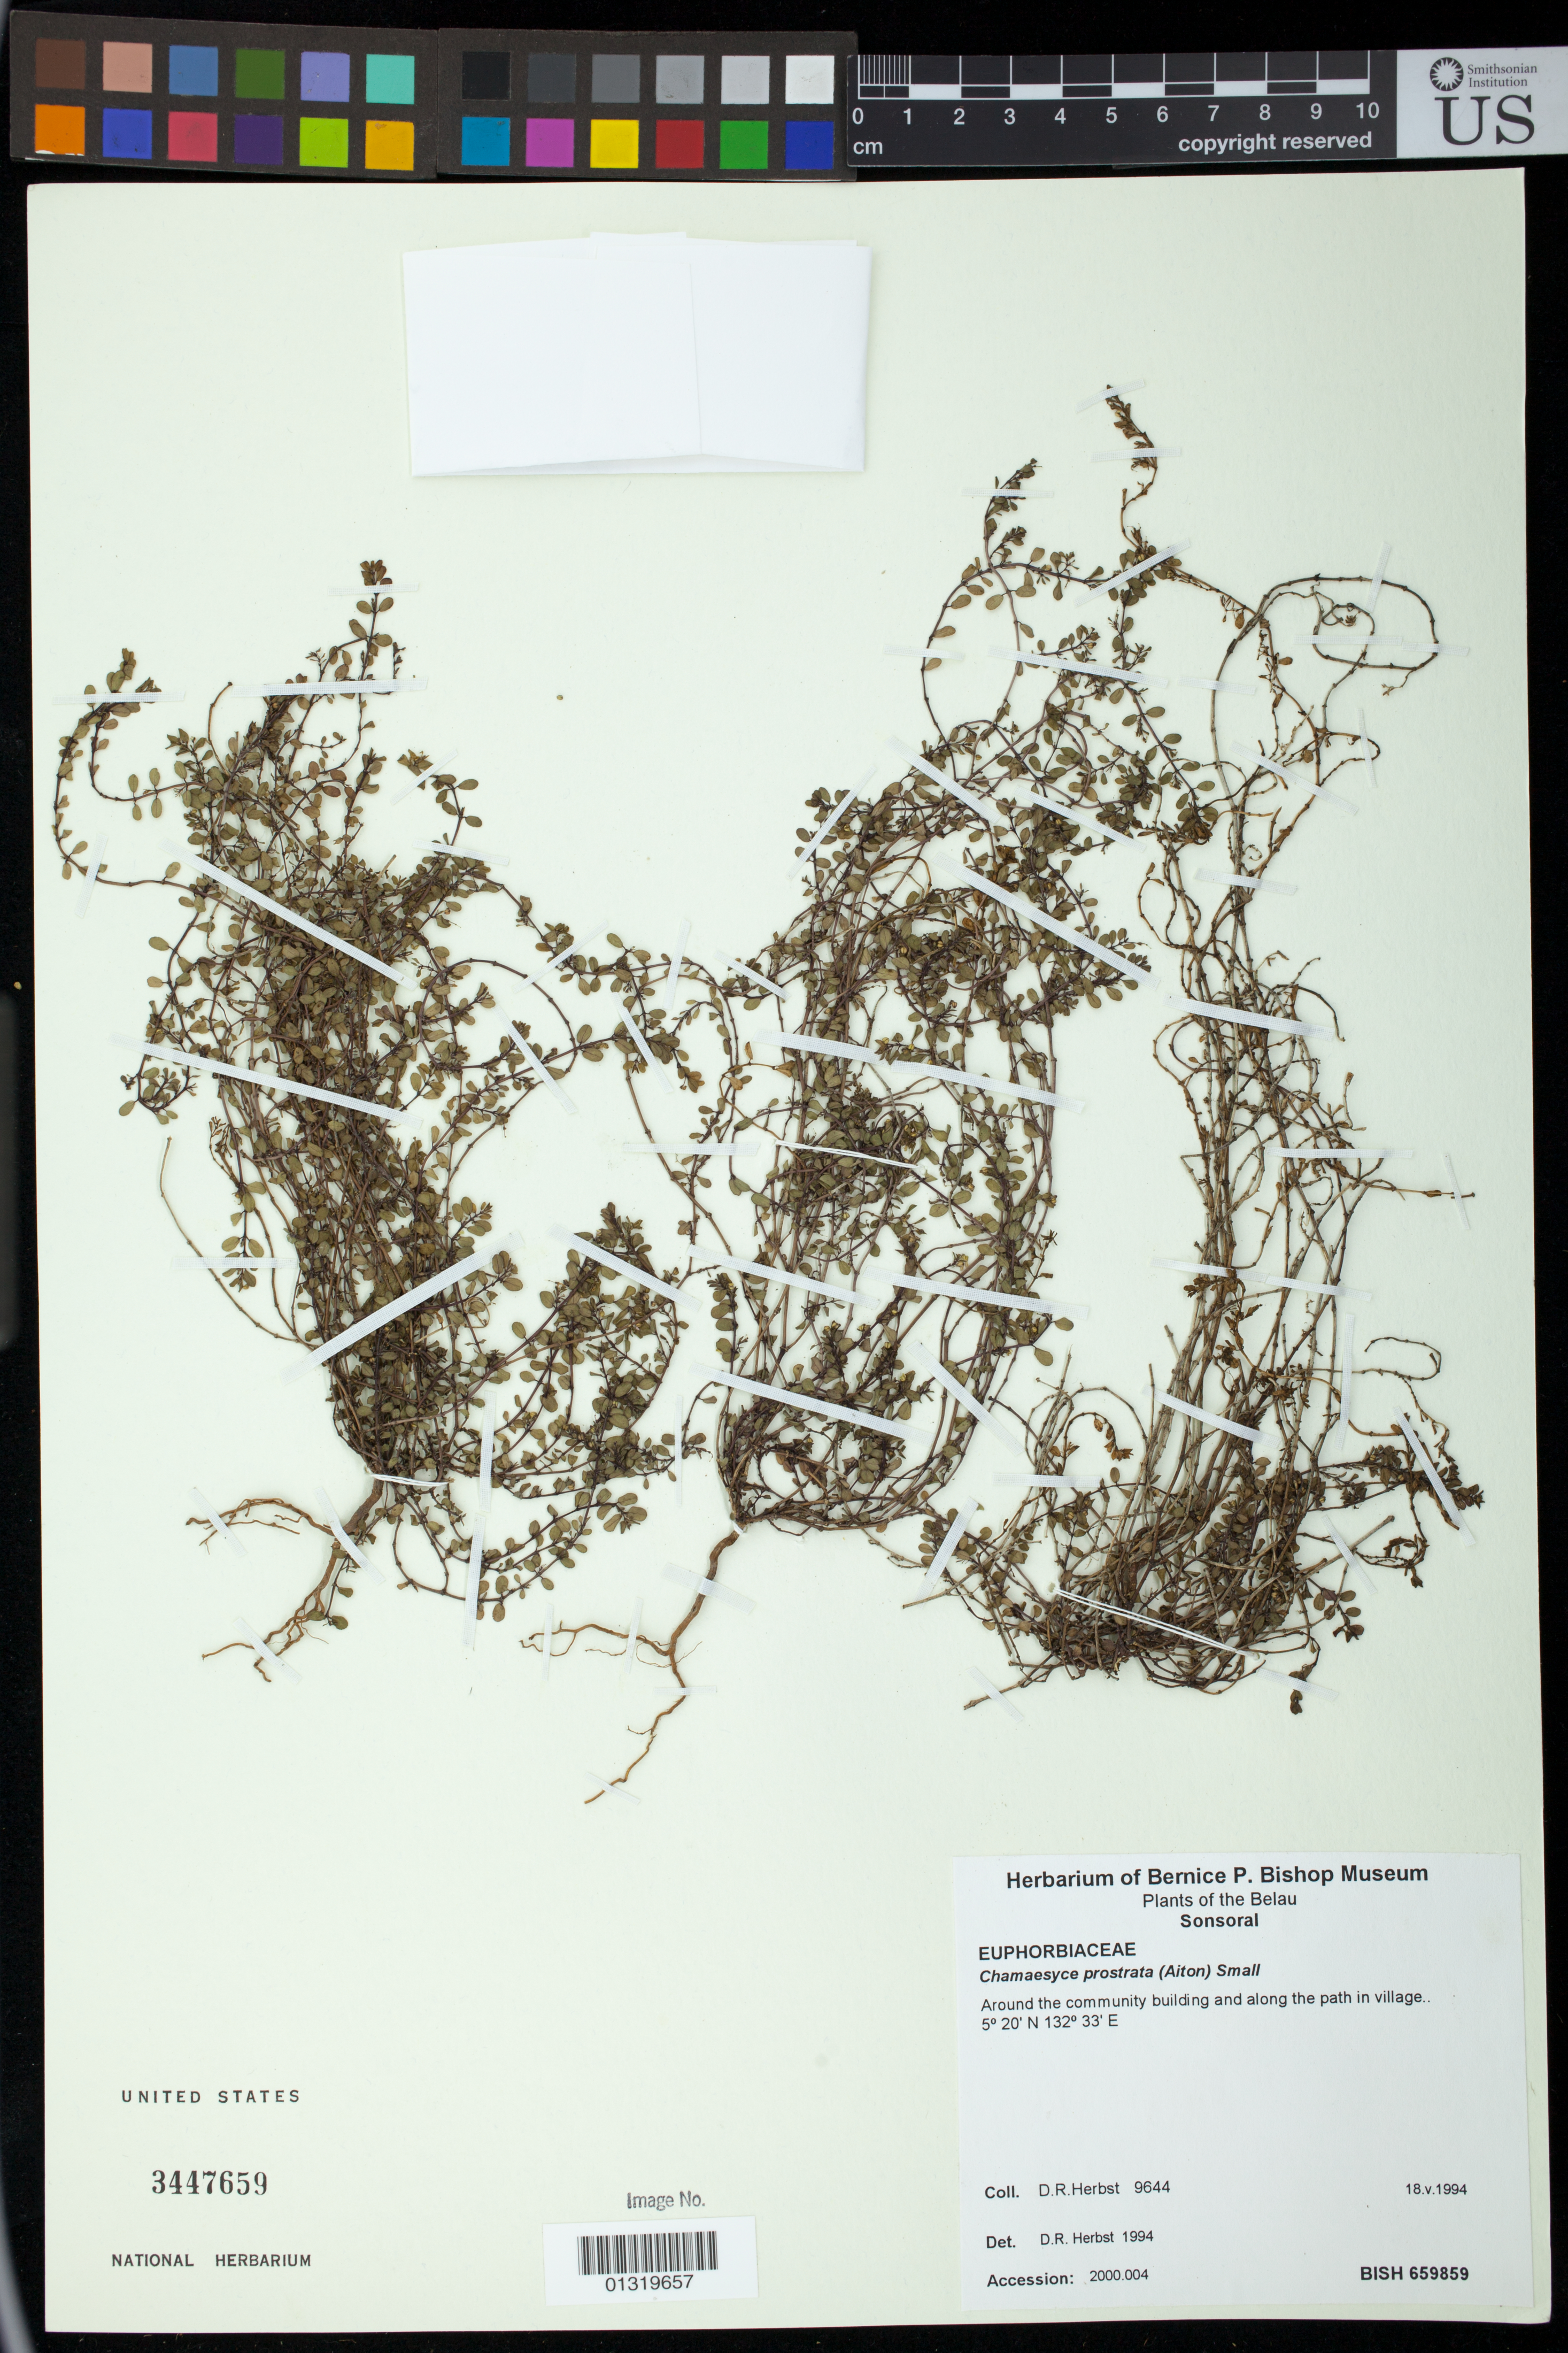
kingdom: Plantae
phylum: Tracheophyta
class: Magnoliopsida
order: Malpighiales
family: Euphorbiaceae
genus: Euphorbia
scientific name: Euphorbia prostrata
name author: Aiton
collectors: D. R. Herbst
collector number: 9644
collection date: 1994-05-18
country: Palau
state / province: Sonsorol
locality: Around the community building and along the path in village.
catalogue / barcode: US 3447659